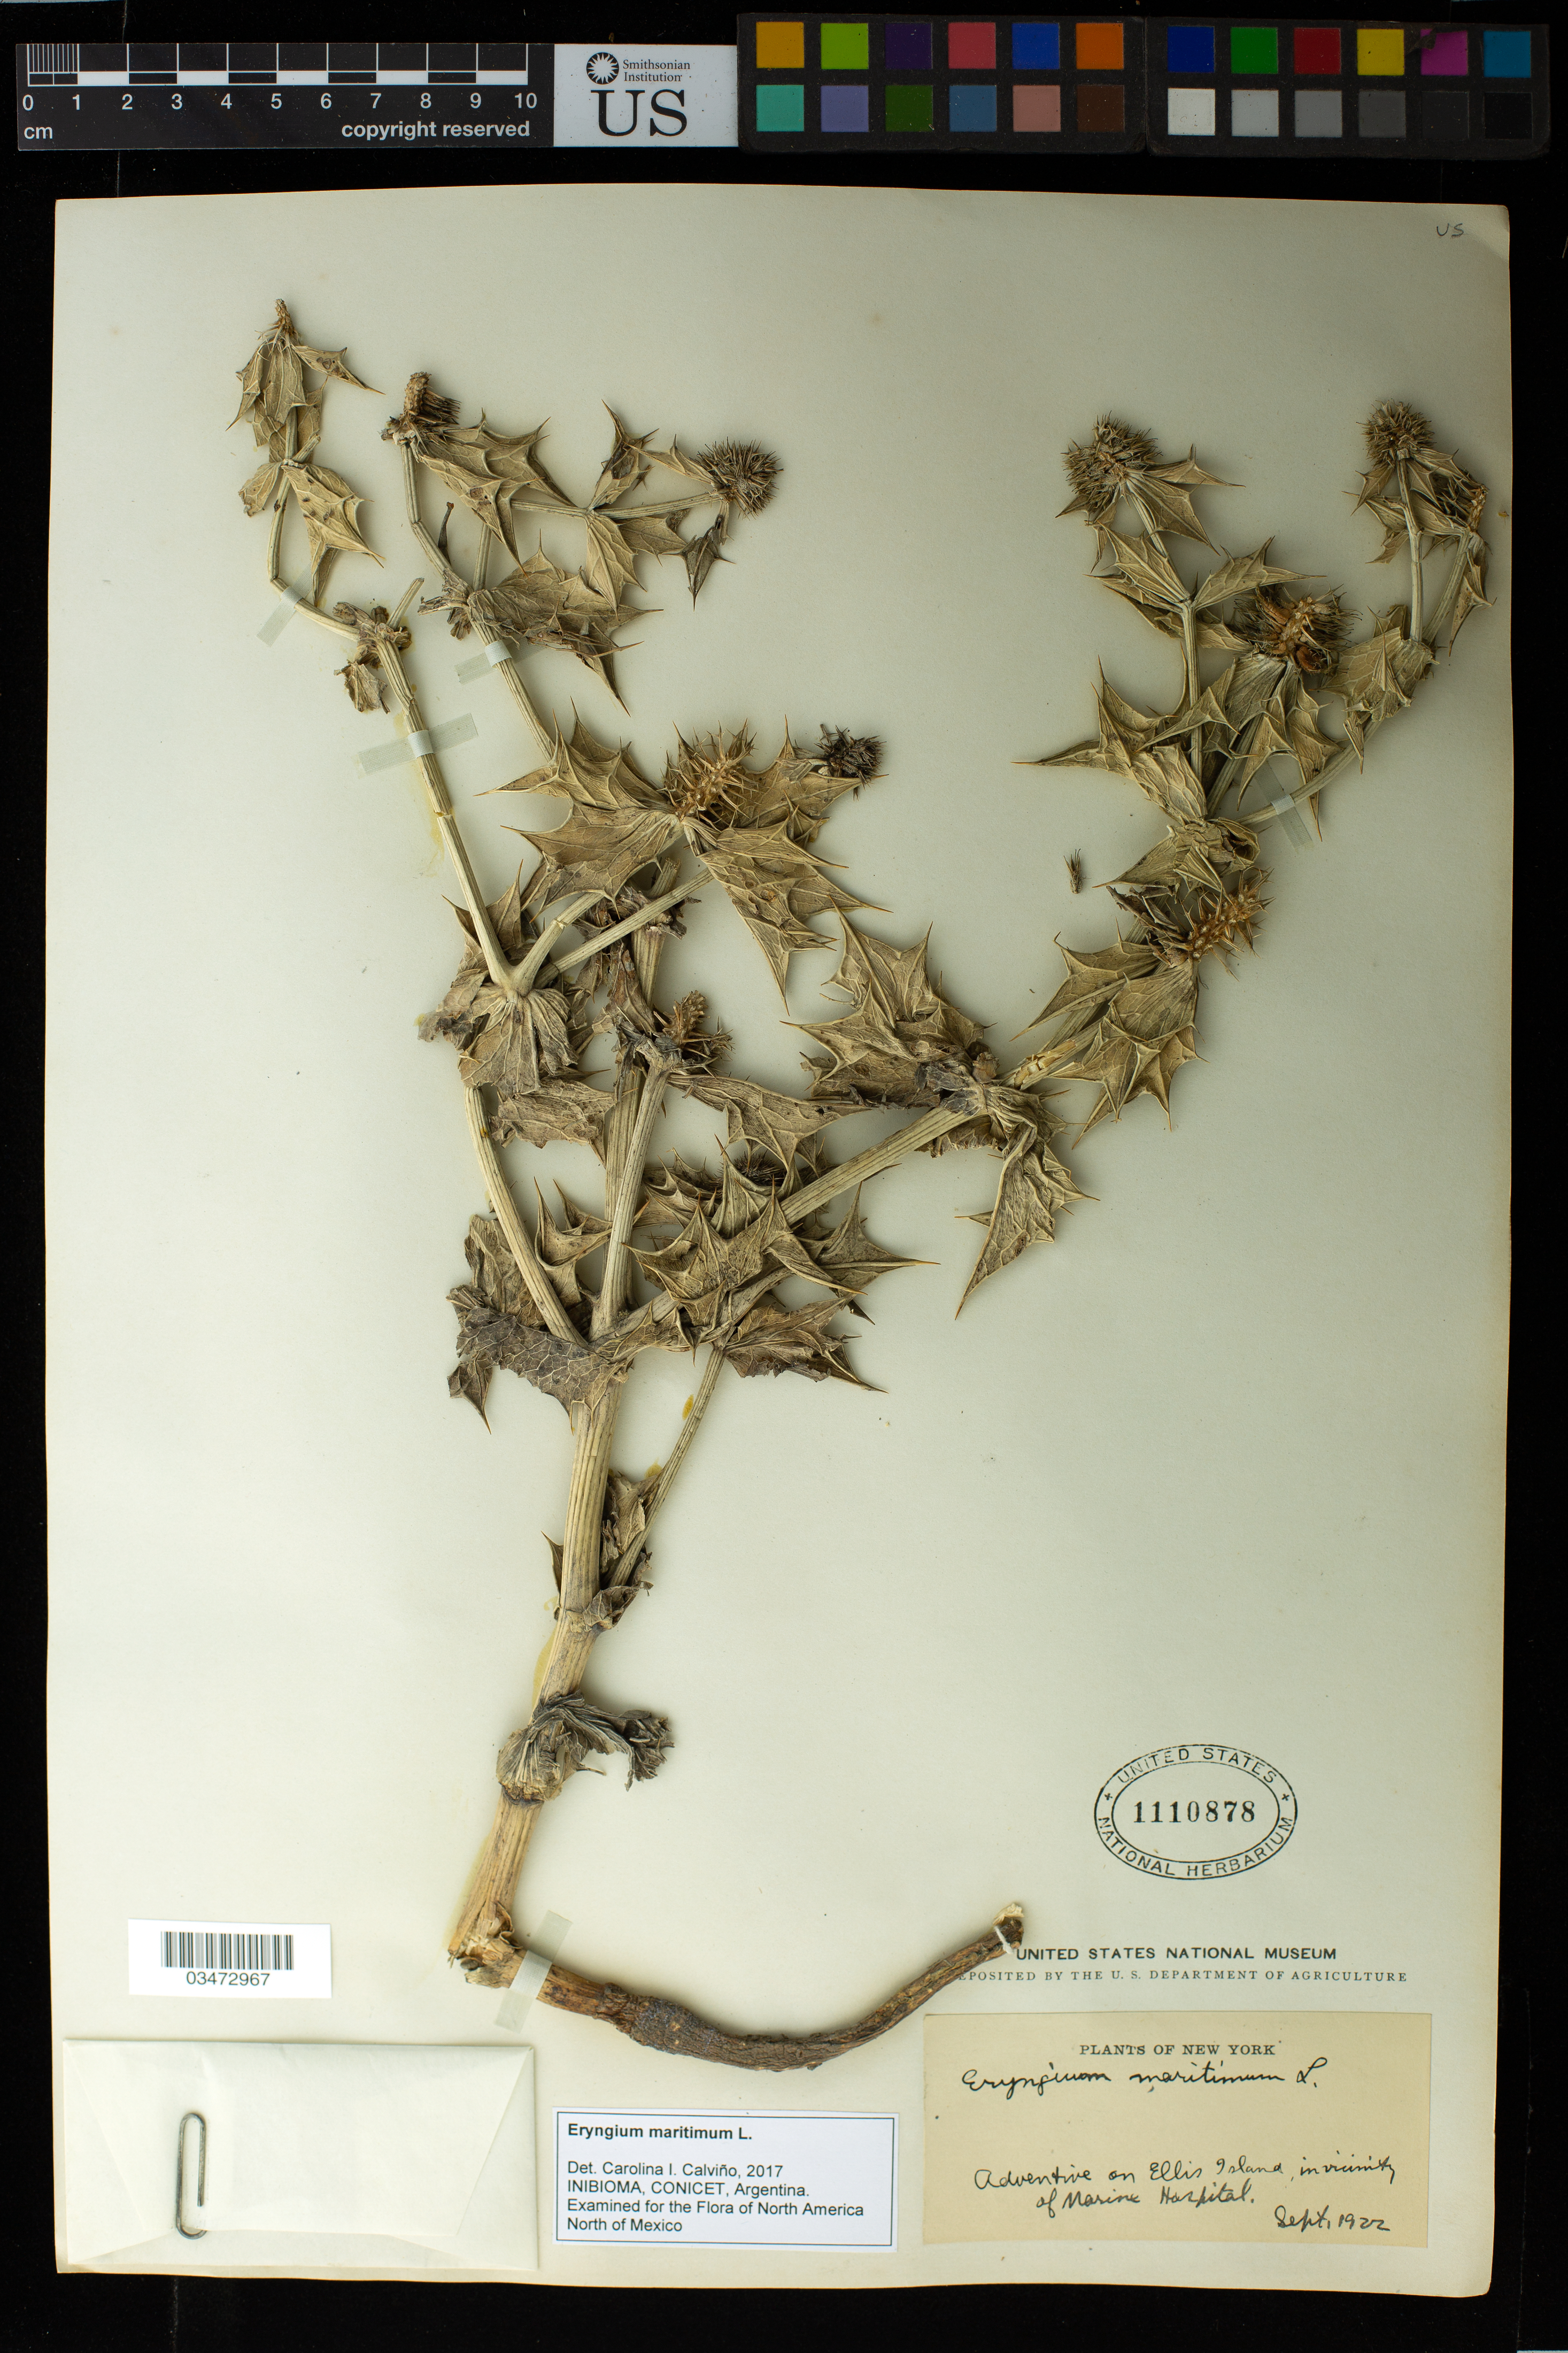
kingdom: Plantae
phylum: Tracheophyta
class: Magnoliopsida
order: Apiales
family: Apiaceae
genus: Eryngium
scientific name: Eryngium maritimum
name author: L.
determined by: Calviño, C. I.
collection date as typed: Sep 1922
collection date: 1922-09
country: United States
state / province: New York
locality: Adventive on Ellis Island, in vicinity of Marine Hospital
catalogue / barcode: US 1110878